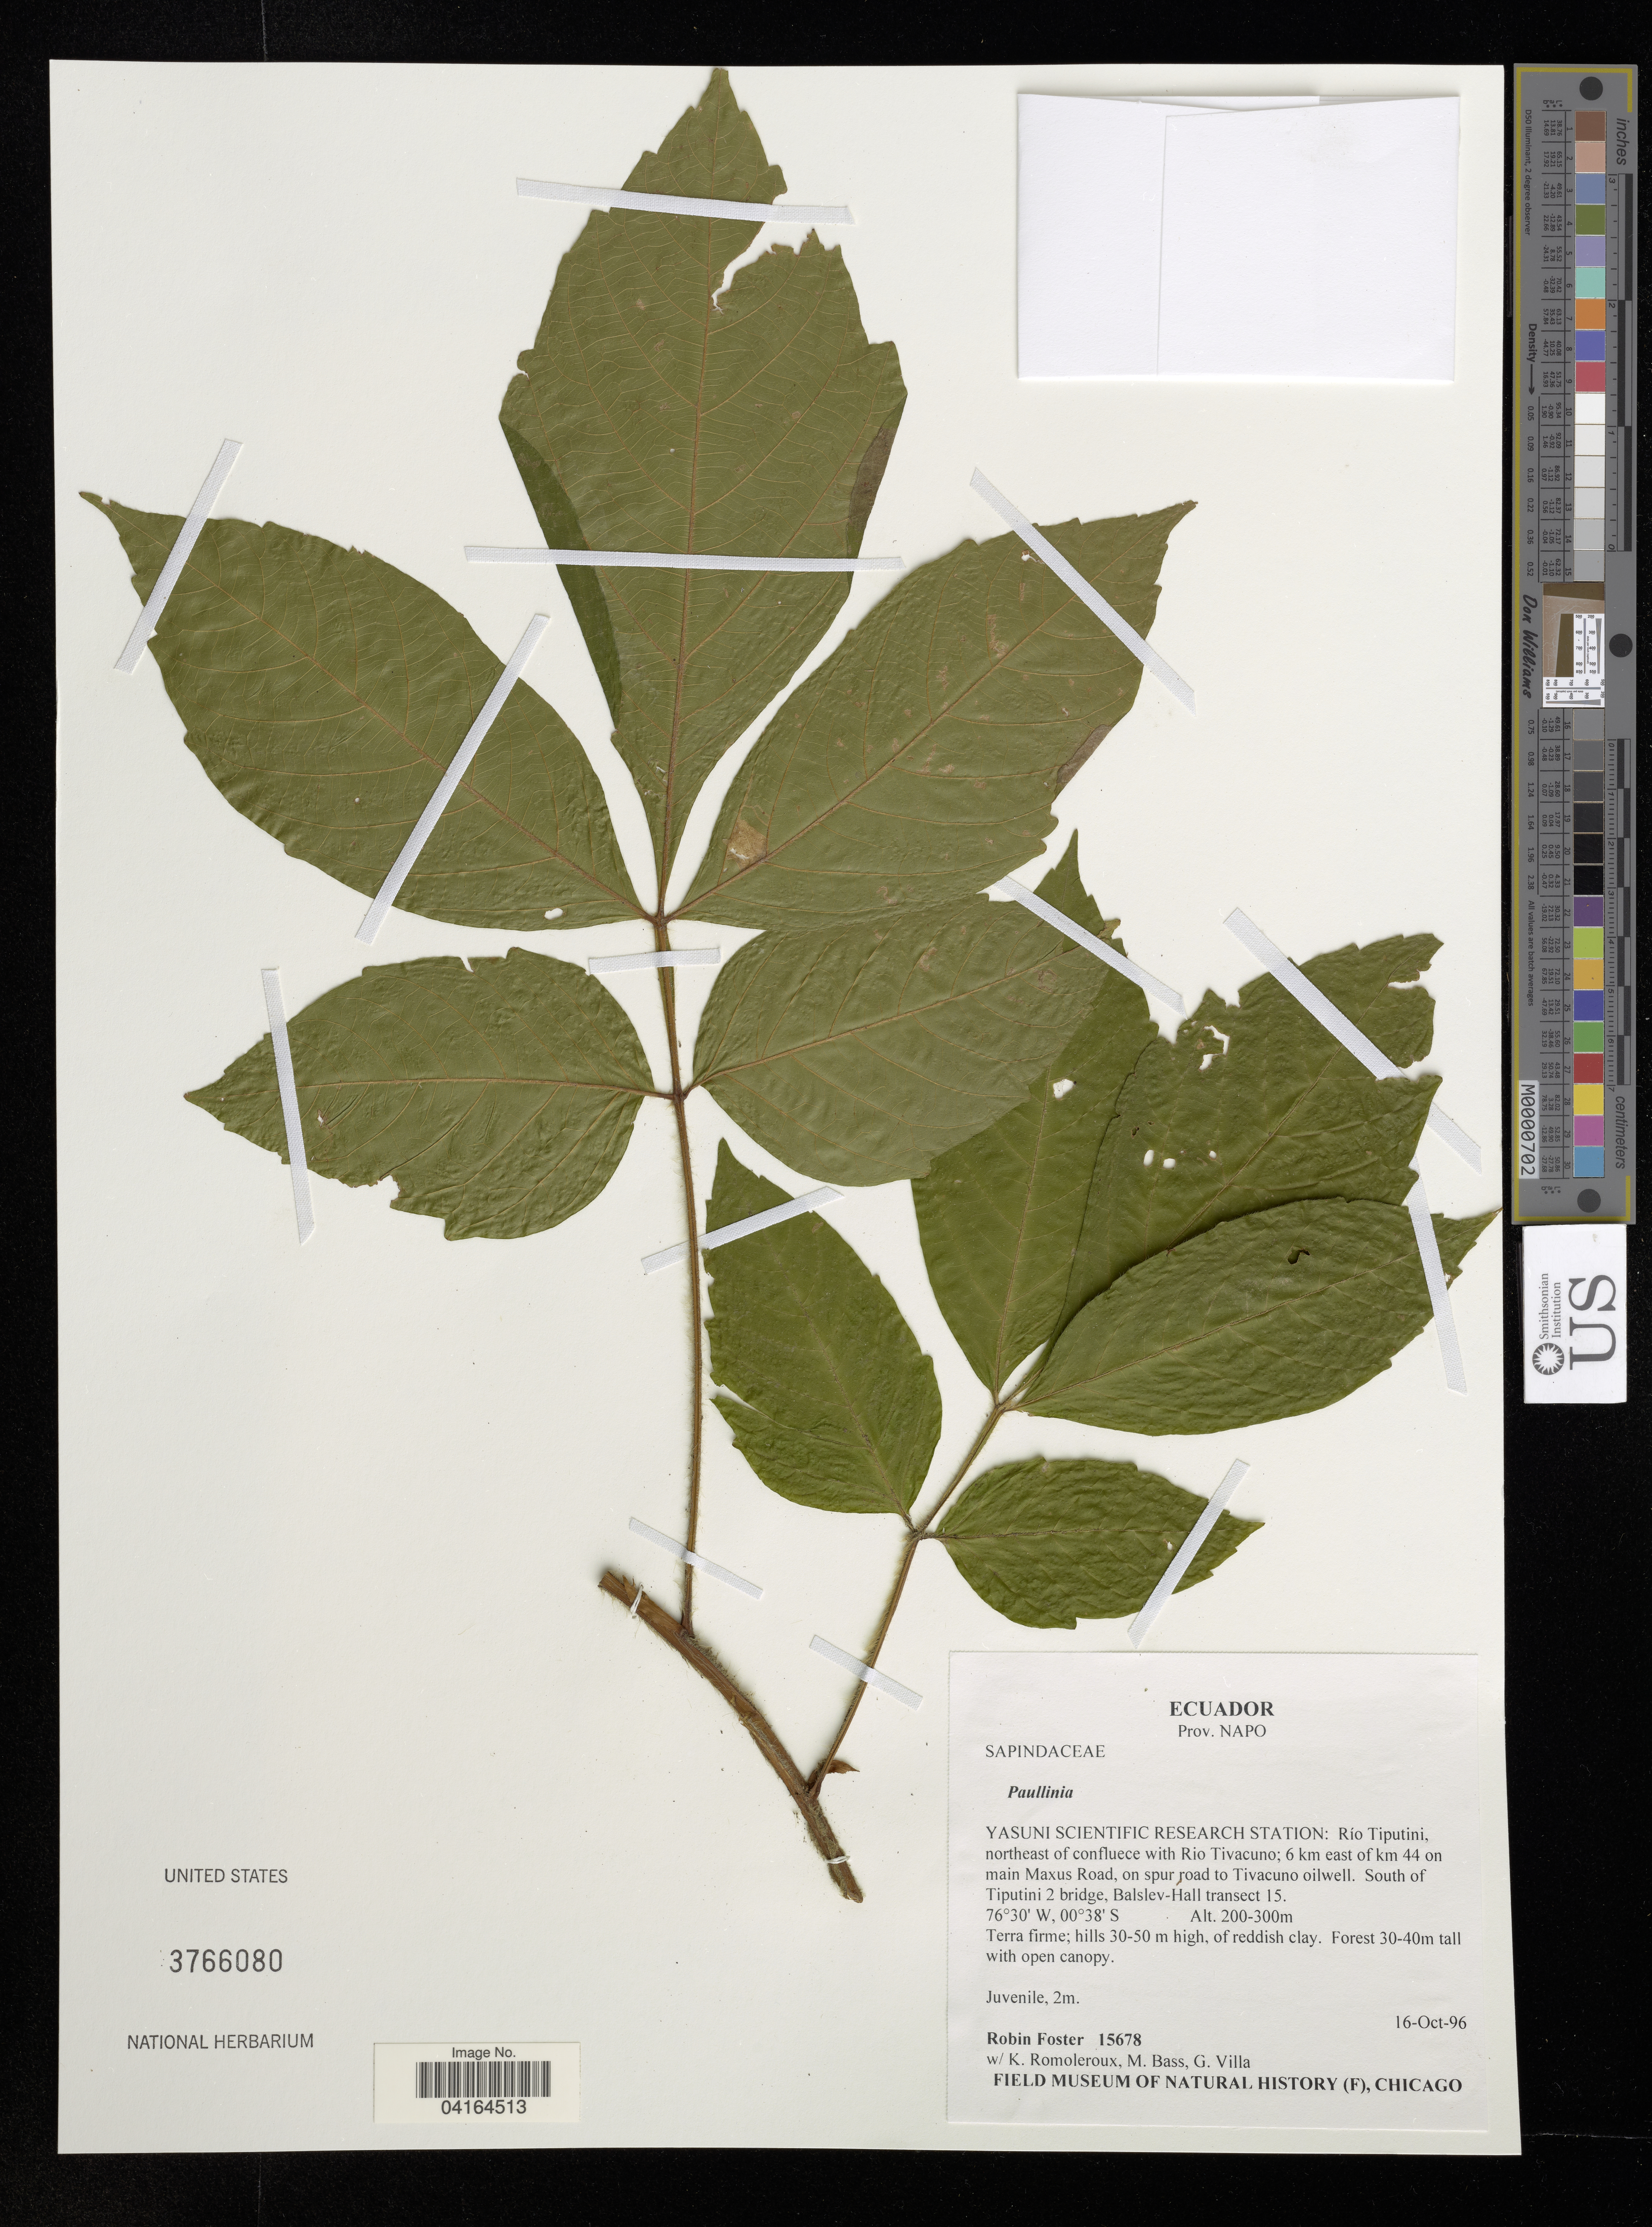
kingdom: Plantae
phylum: Tracheophyta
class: Magnoliopsida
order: Sapindales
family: Sapindaceae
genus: Paullinia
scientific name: Paullinia sp.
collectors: R. B. Foster, K. Romolerloux, M. Bass & G. Villa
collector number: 15678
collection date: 1996-10-16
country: Ecuador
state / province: Napo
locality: Prov, Napo. Yasuni Scientific Research Station: Río Tiputini, northeast of confluece with Rio Tivacuno; 6 km east of km 44 on main Maxus Road, on spur road to Tivacuno oilwell. South of Tiputini 2 bridge, Balslev-Hall transect 15.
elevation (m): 200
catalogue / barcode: US 3766080